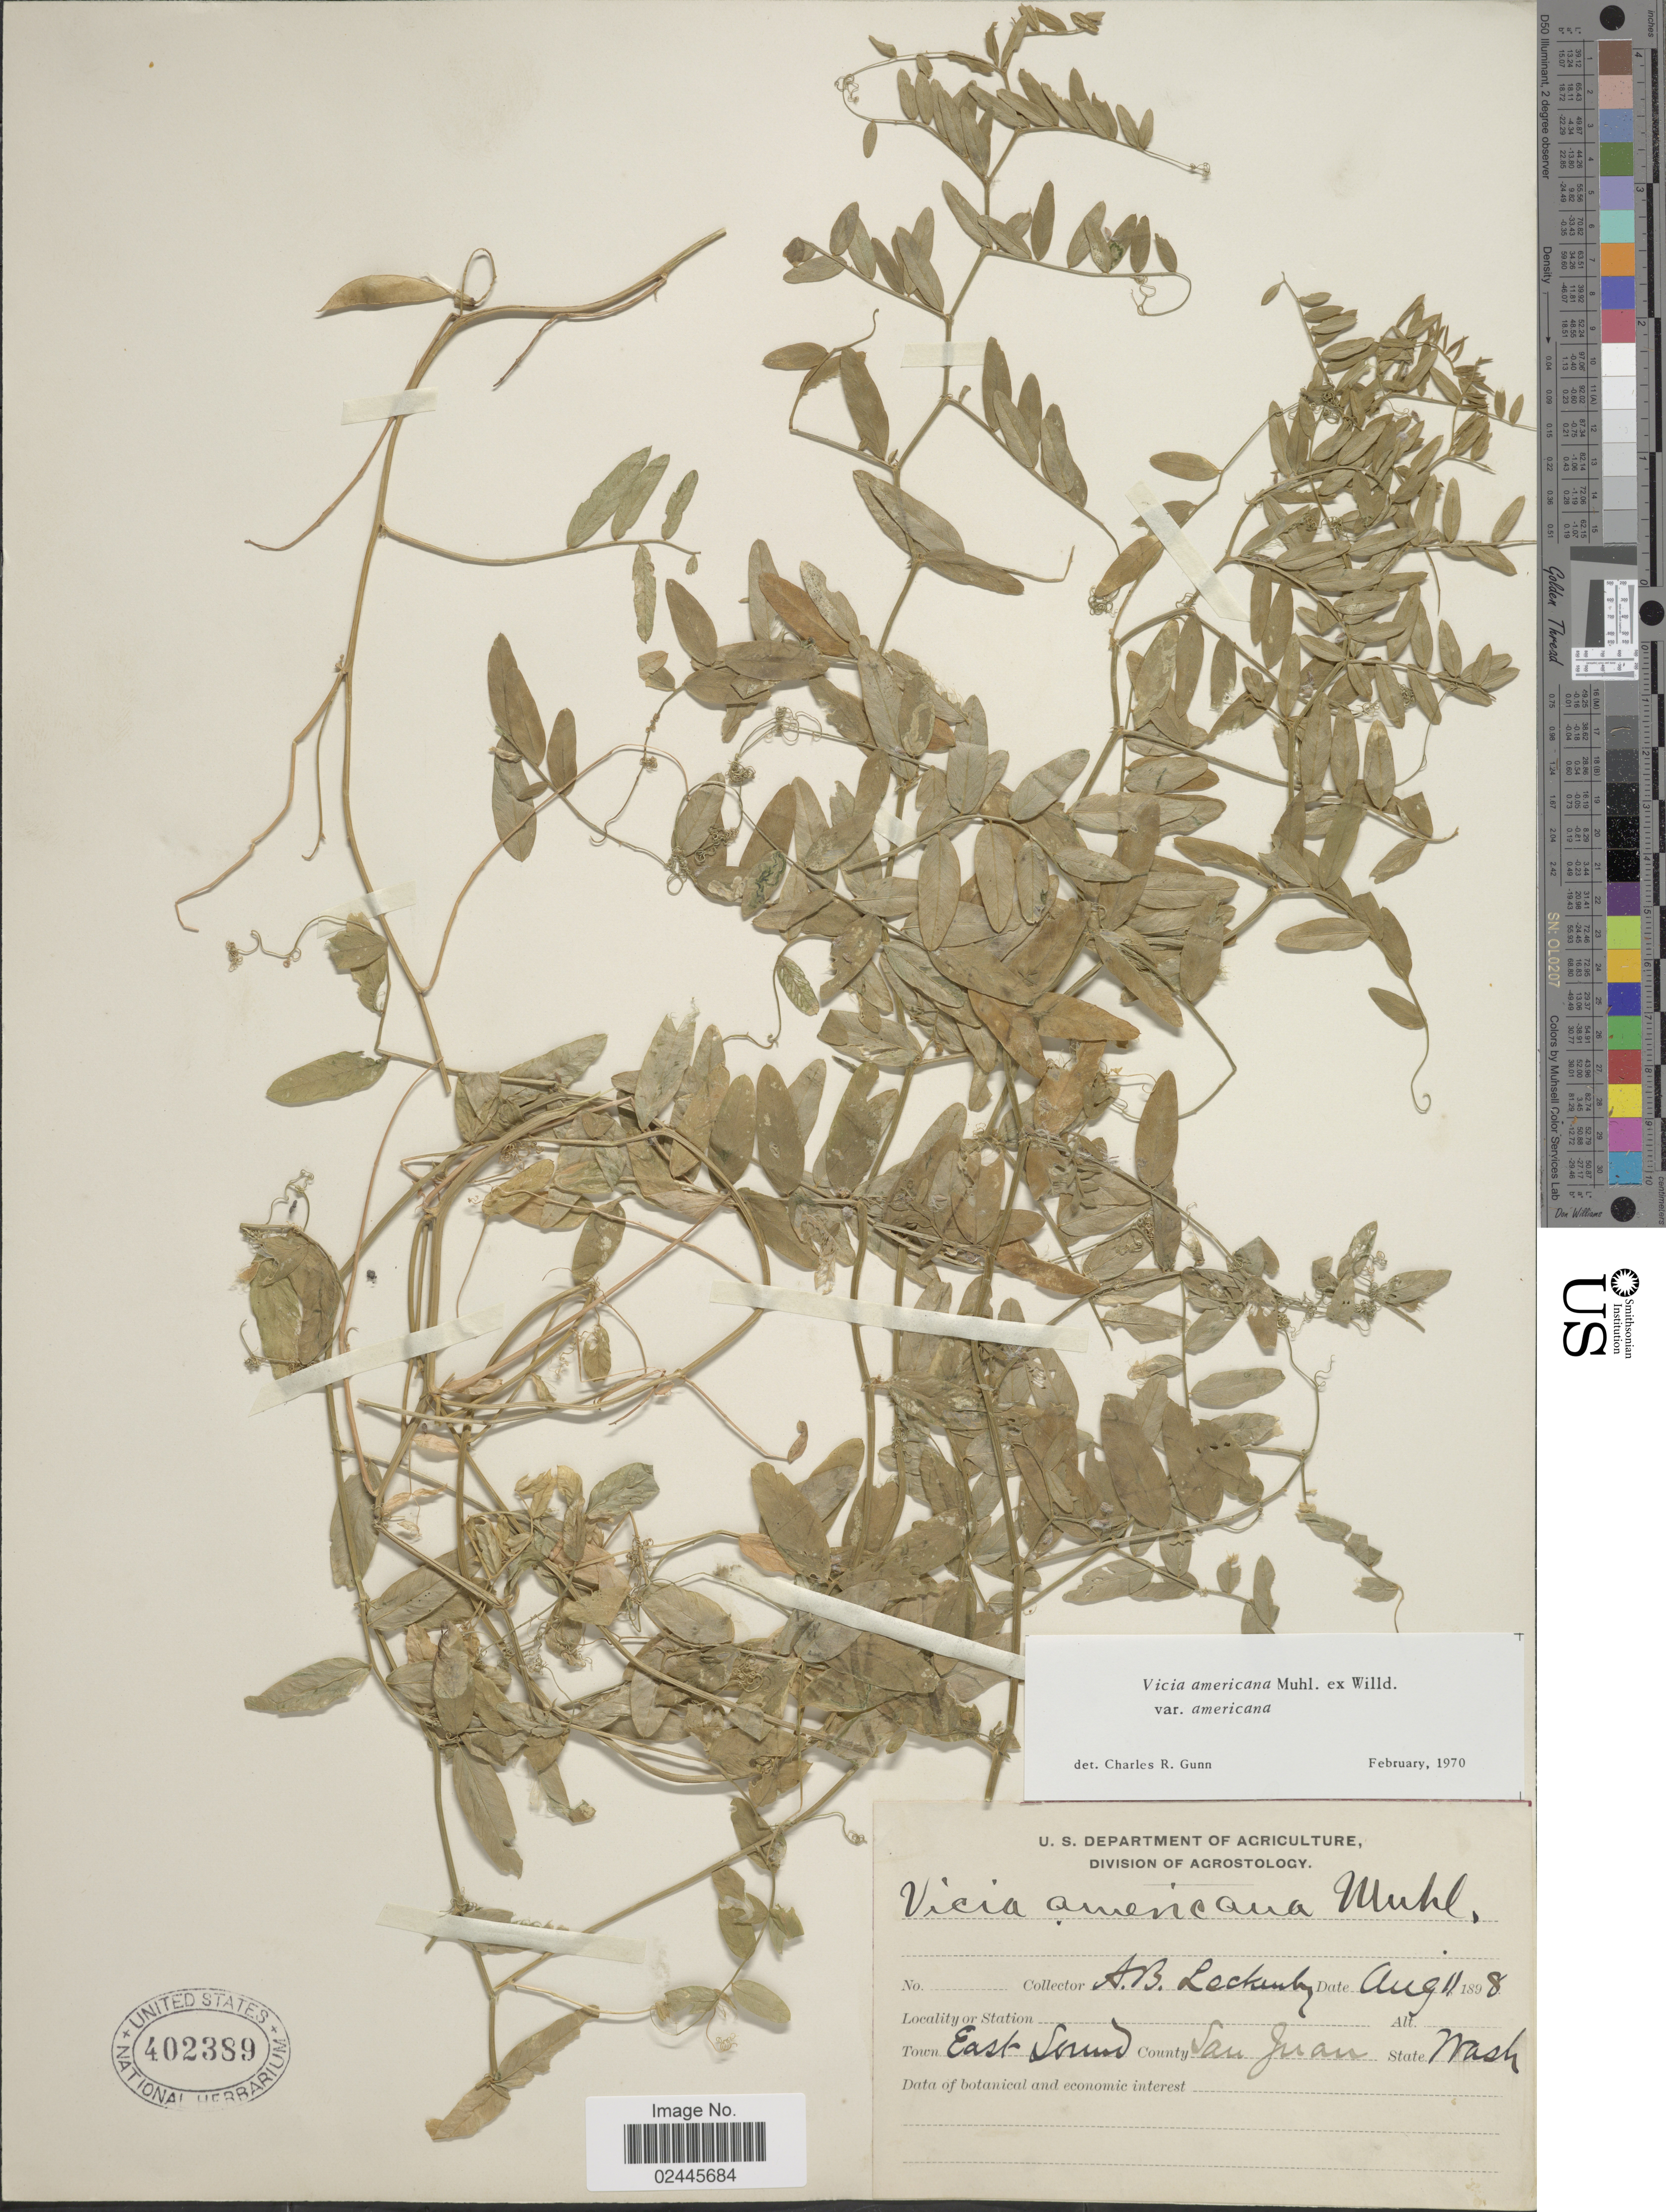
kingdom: Plantae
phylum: Tracheophyta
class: Magnoliopsida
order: Fabales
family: Fabaceae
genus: Vicia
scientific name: Vicia americana var. americana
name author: Muhl. ex Willd.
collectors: A. Leckenby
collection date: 1898-08-11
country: United States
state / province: Washington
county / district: San Juan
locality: Town East Sound, County San Juan.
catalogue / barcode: US 402389